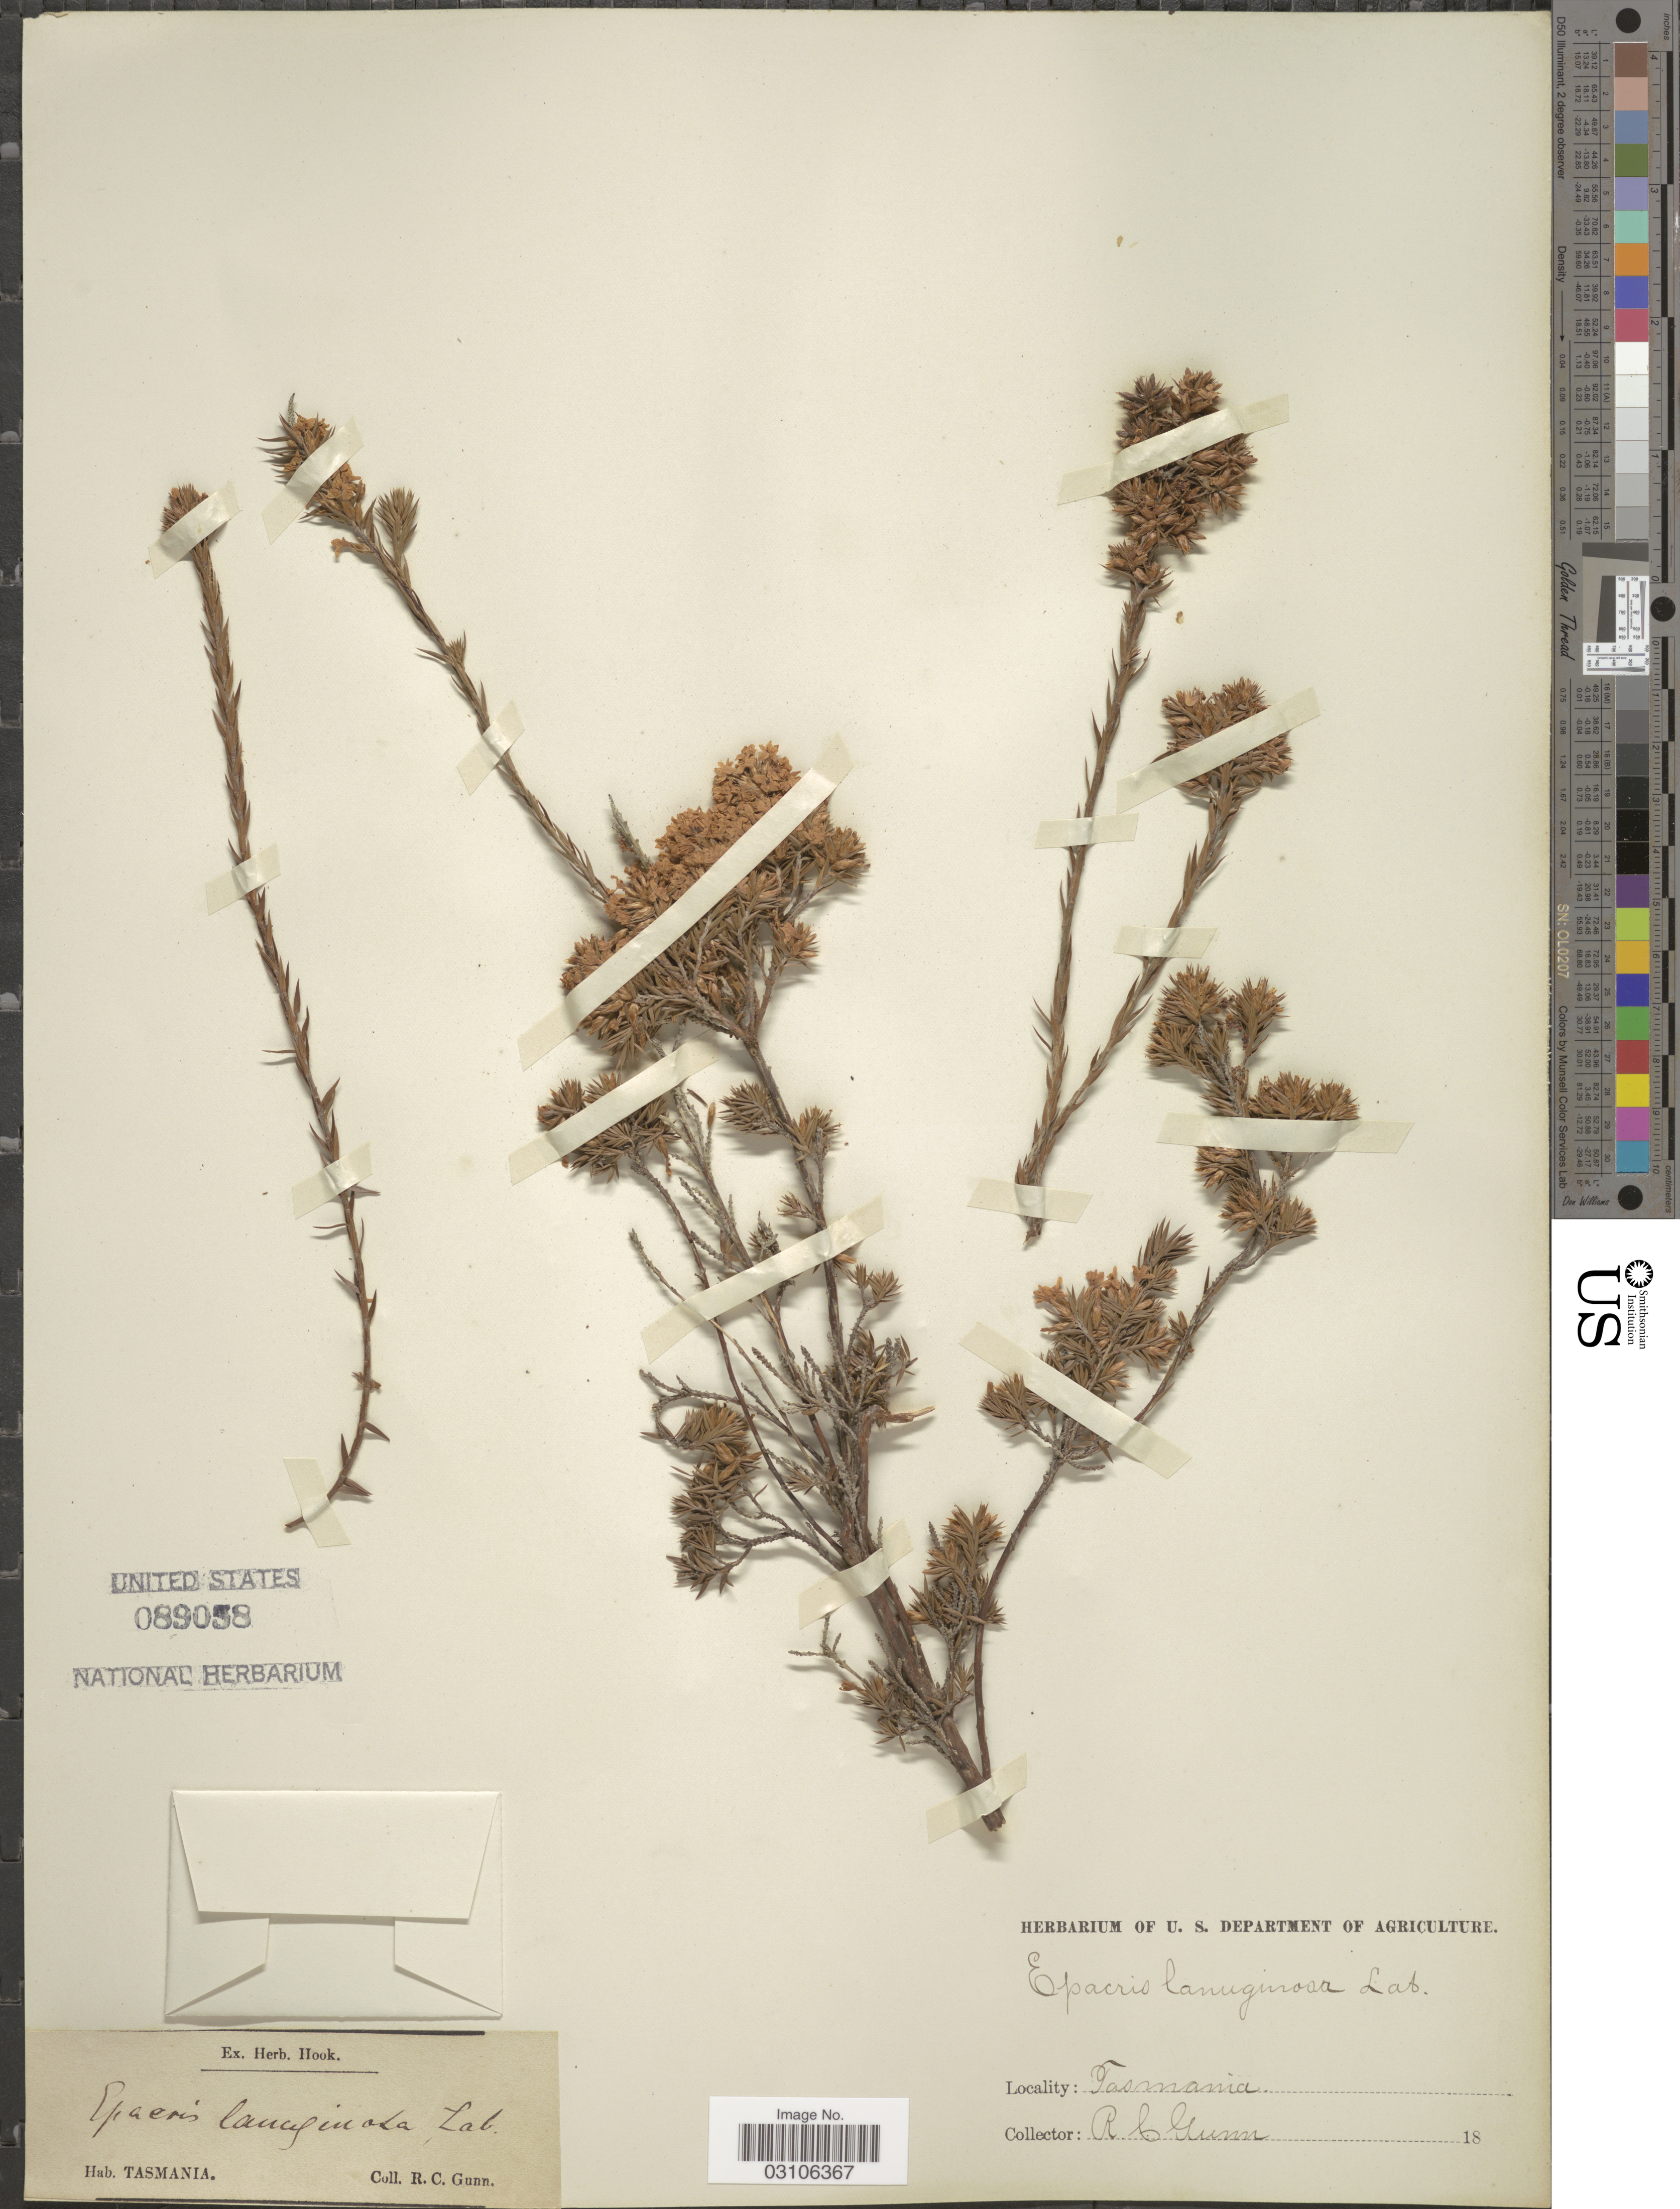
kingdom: Plantae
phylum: Tracheophyta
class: Magnoliopsida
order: Ericales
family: Ericaceae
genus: Epacris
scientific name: Epacris lanuginosa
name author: Labill.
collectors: R. Gunn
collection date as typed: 18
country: Australia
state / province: Tasmania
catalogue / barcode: US 89058